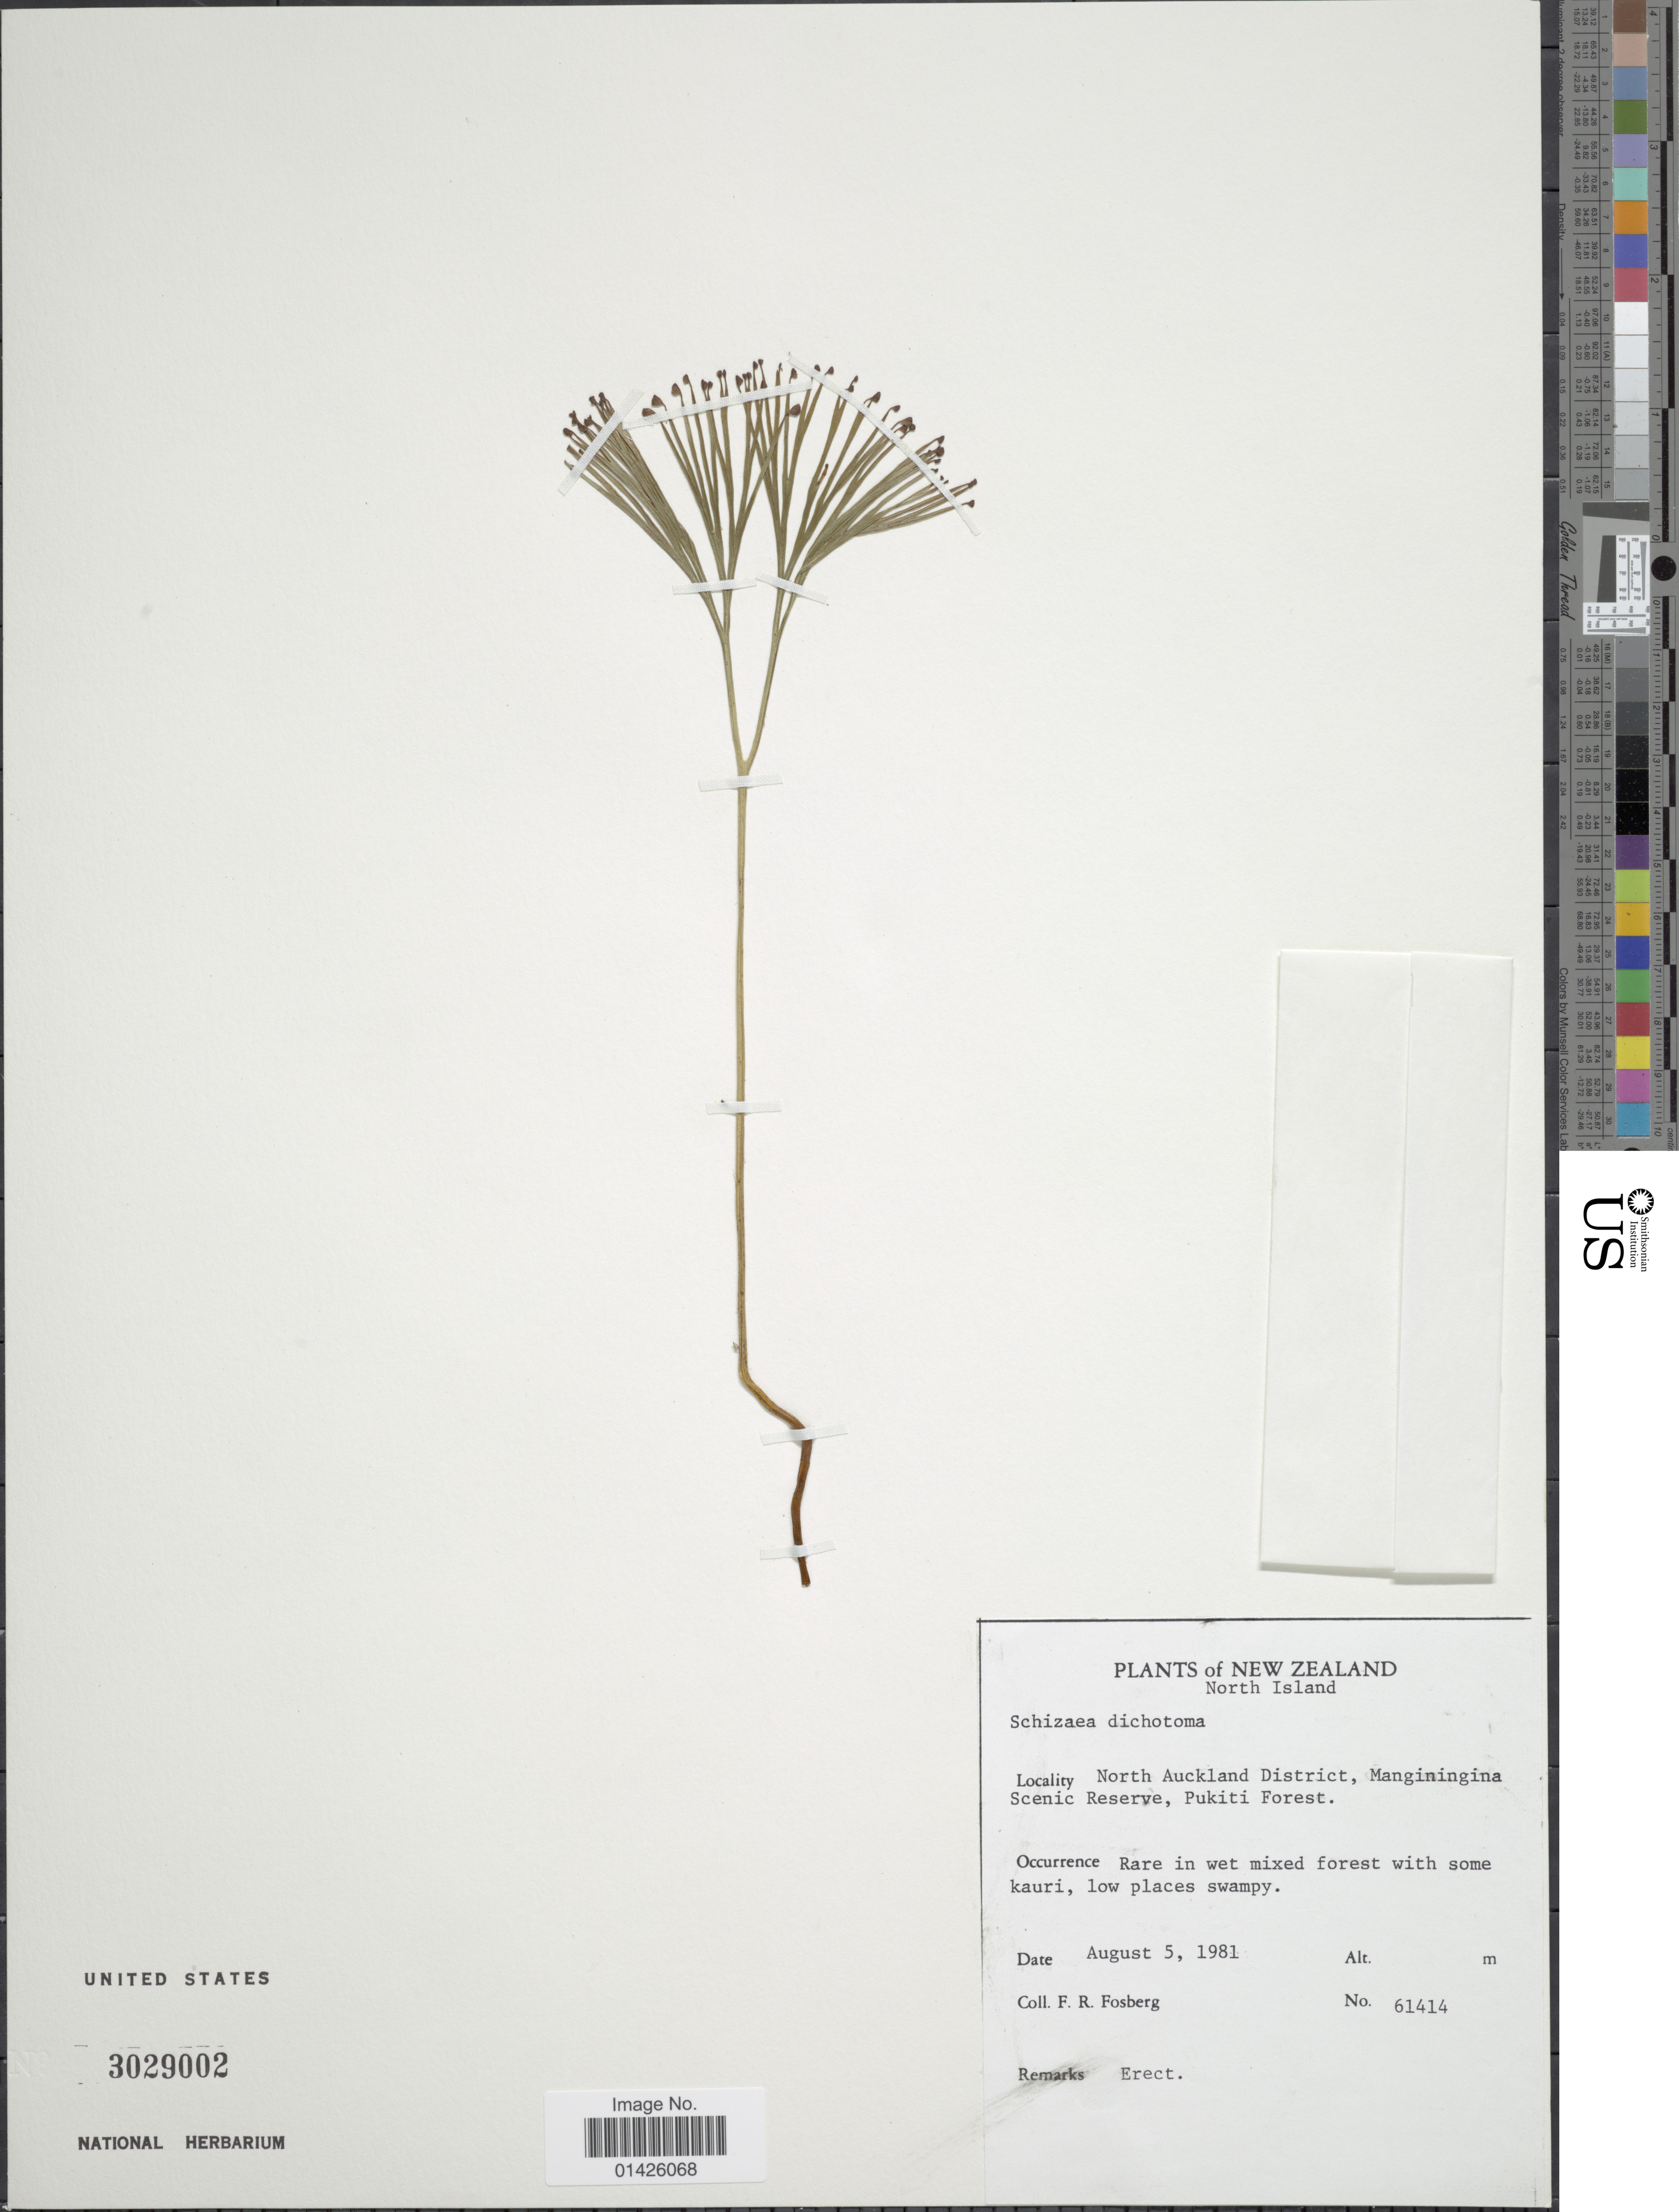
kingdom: Plantae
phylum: Tracheophyta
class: Polypodiopsida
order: Schizaeales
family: Schizaeaceae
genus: Schizaea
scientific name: Schizaea dichotoma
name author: (L.) J. Sm.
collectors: F. R. Fosberg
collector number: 61414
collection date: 1981-08-05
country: New Zealand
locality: North Island, North Aucklan District, Manginingina Scenic Reserve, Pukiti Forest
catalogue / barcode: US 3029002